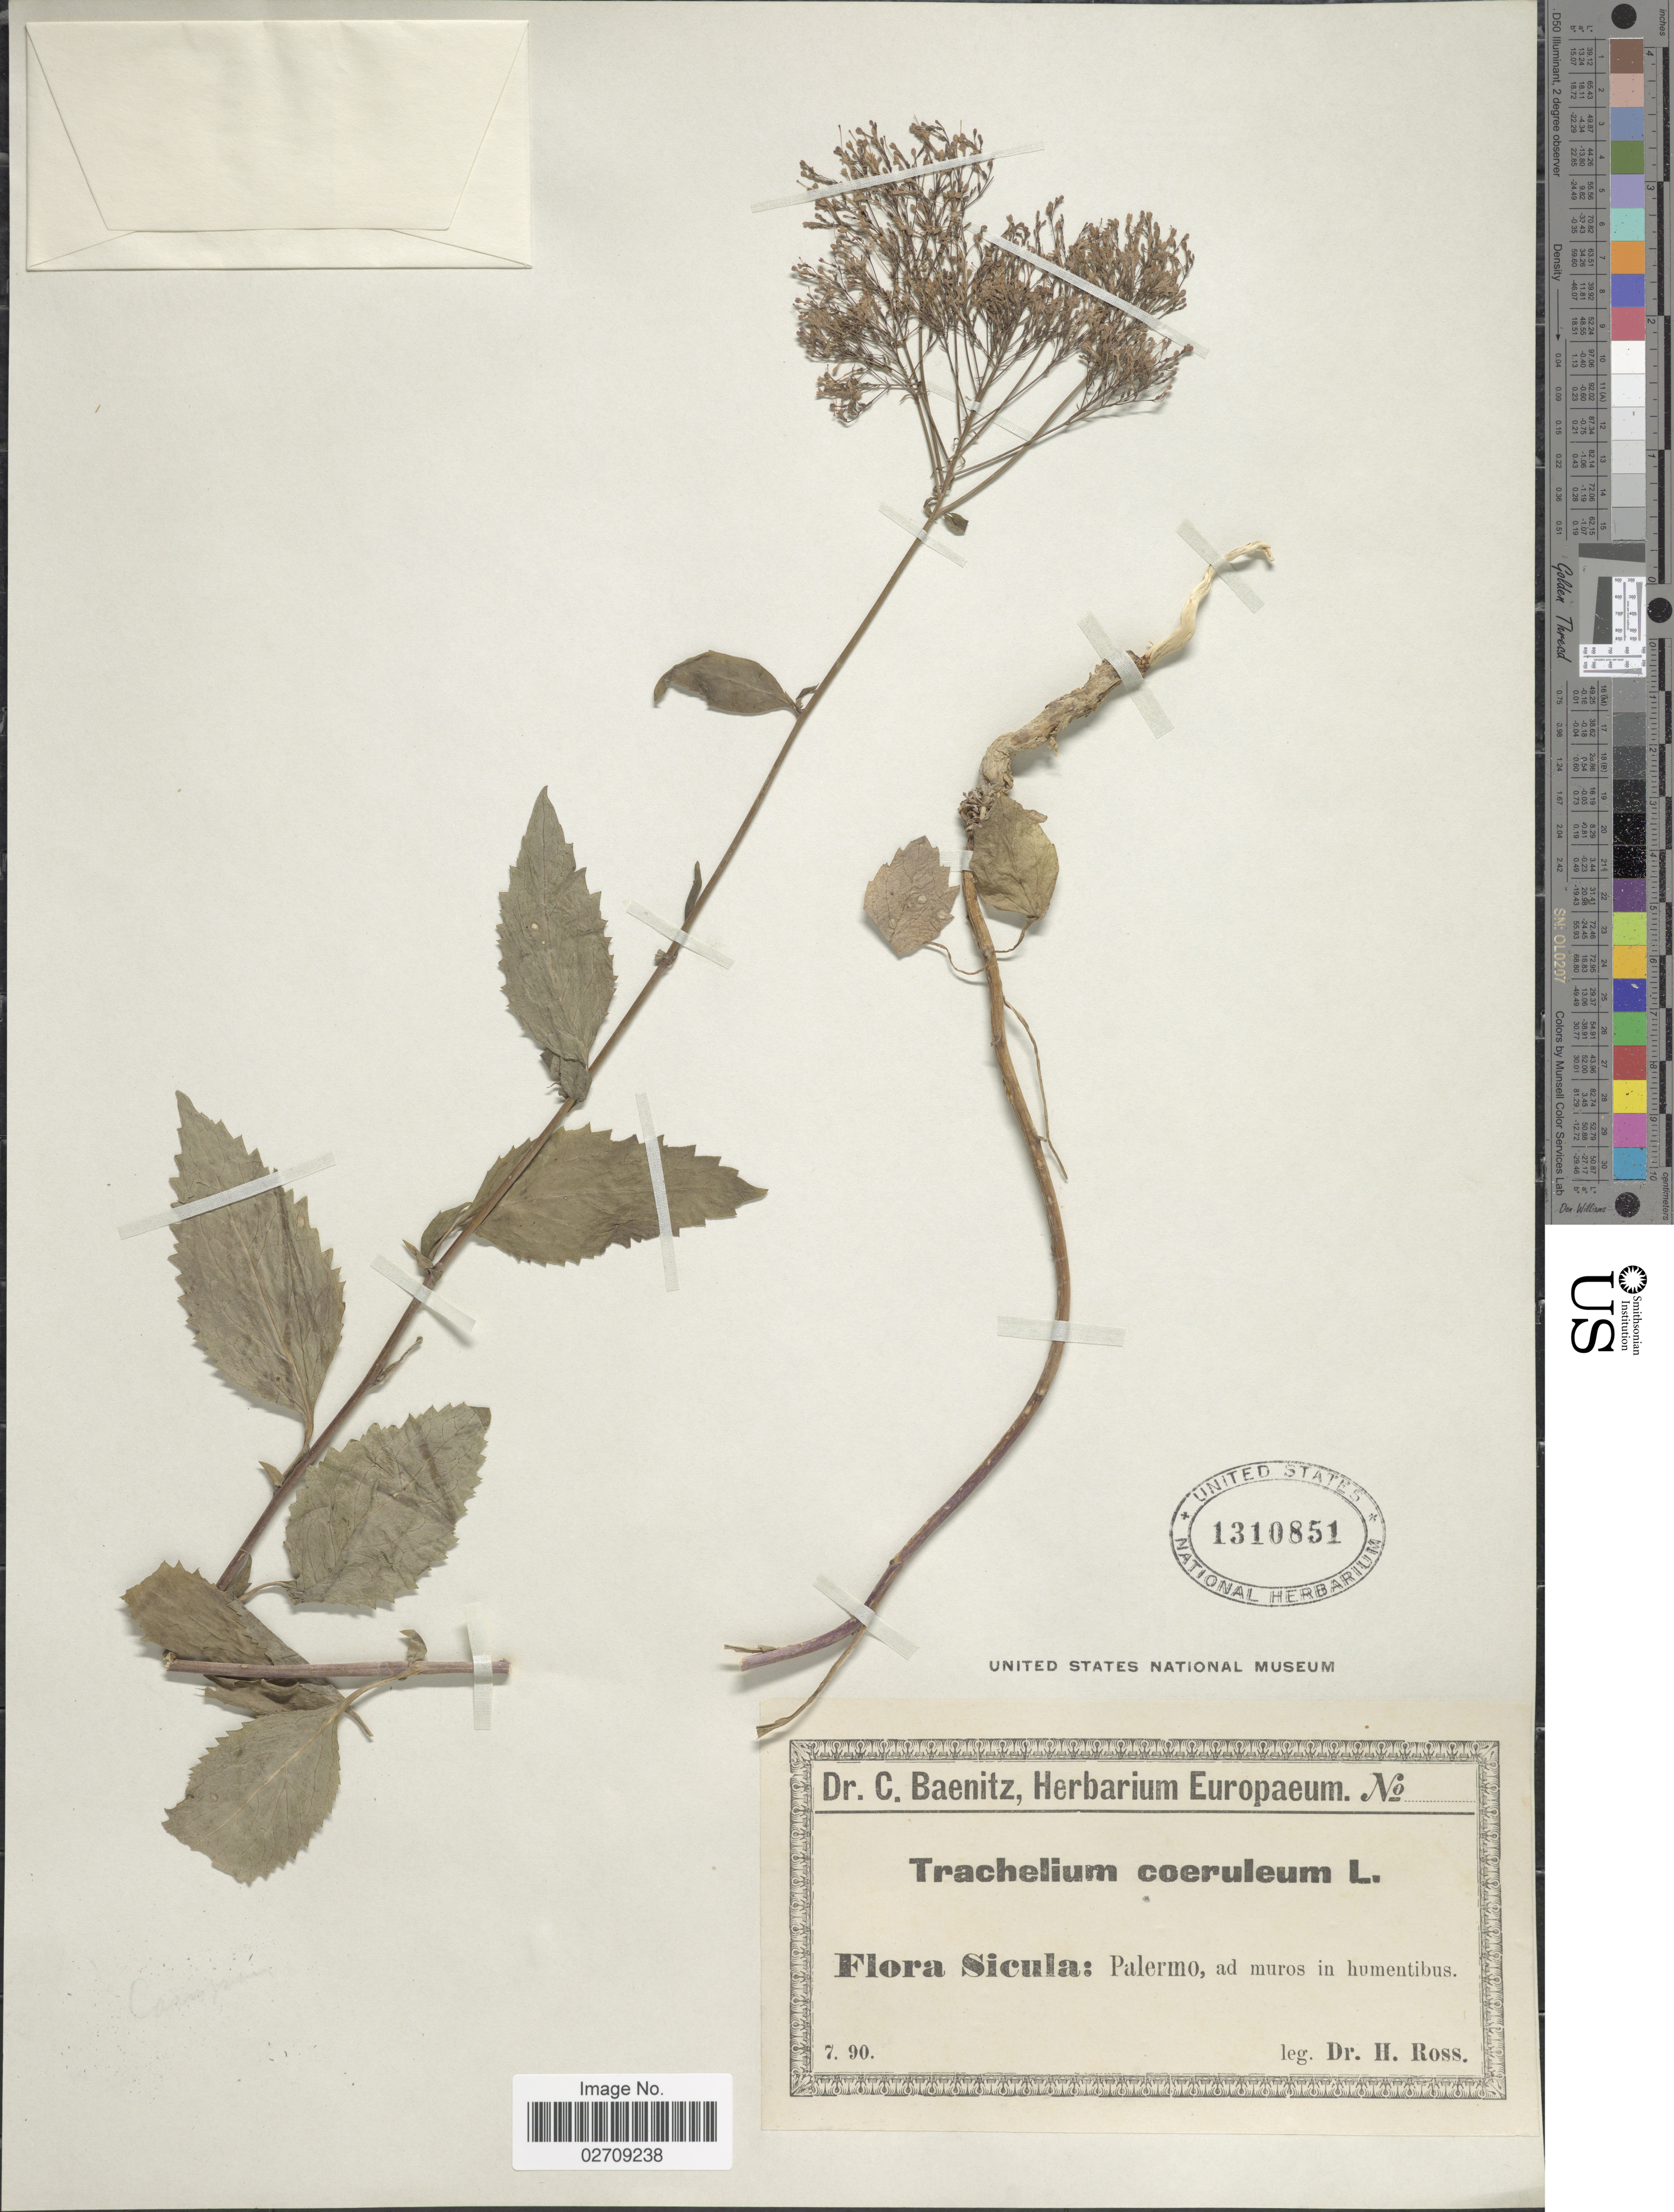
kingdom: Plantae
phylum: Tracheophyta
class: Magnoliopsida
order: Asterales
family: Campanulaceae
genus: Trachelium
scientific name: Trachelium caeruleum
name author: L.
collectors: H. Ross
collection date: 1890-07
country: Italy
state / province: Siciliana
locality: Sicula: Palermo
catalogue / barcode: US 1310851